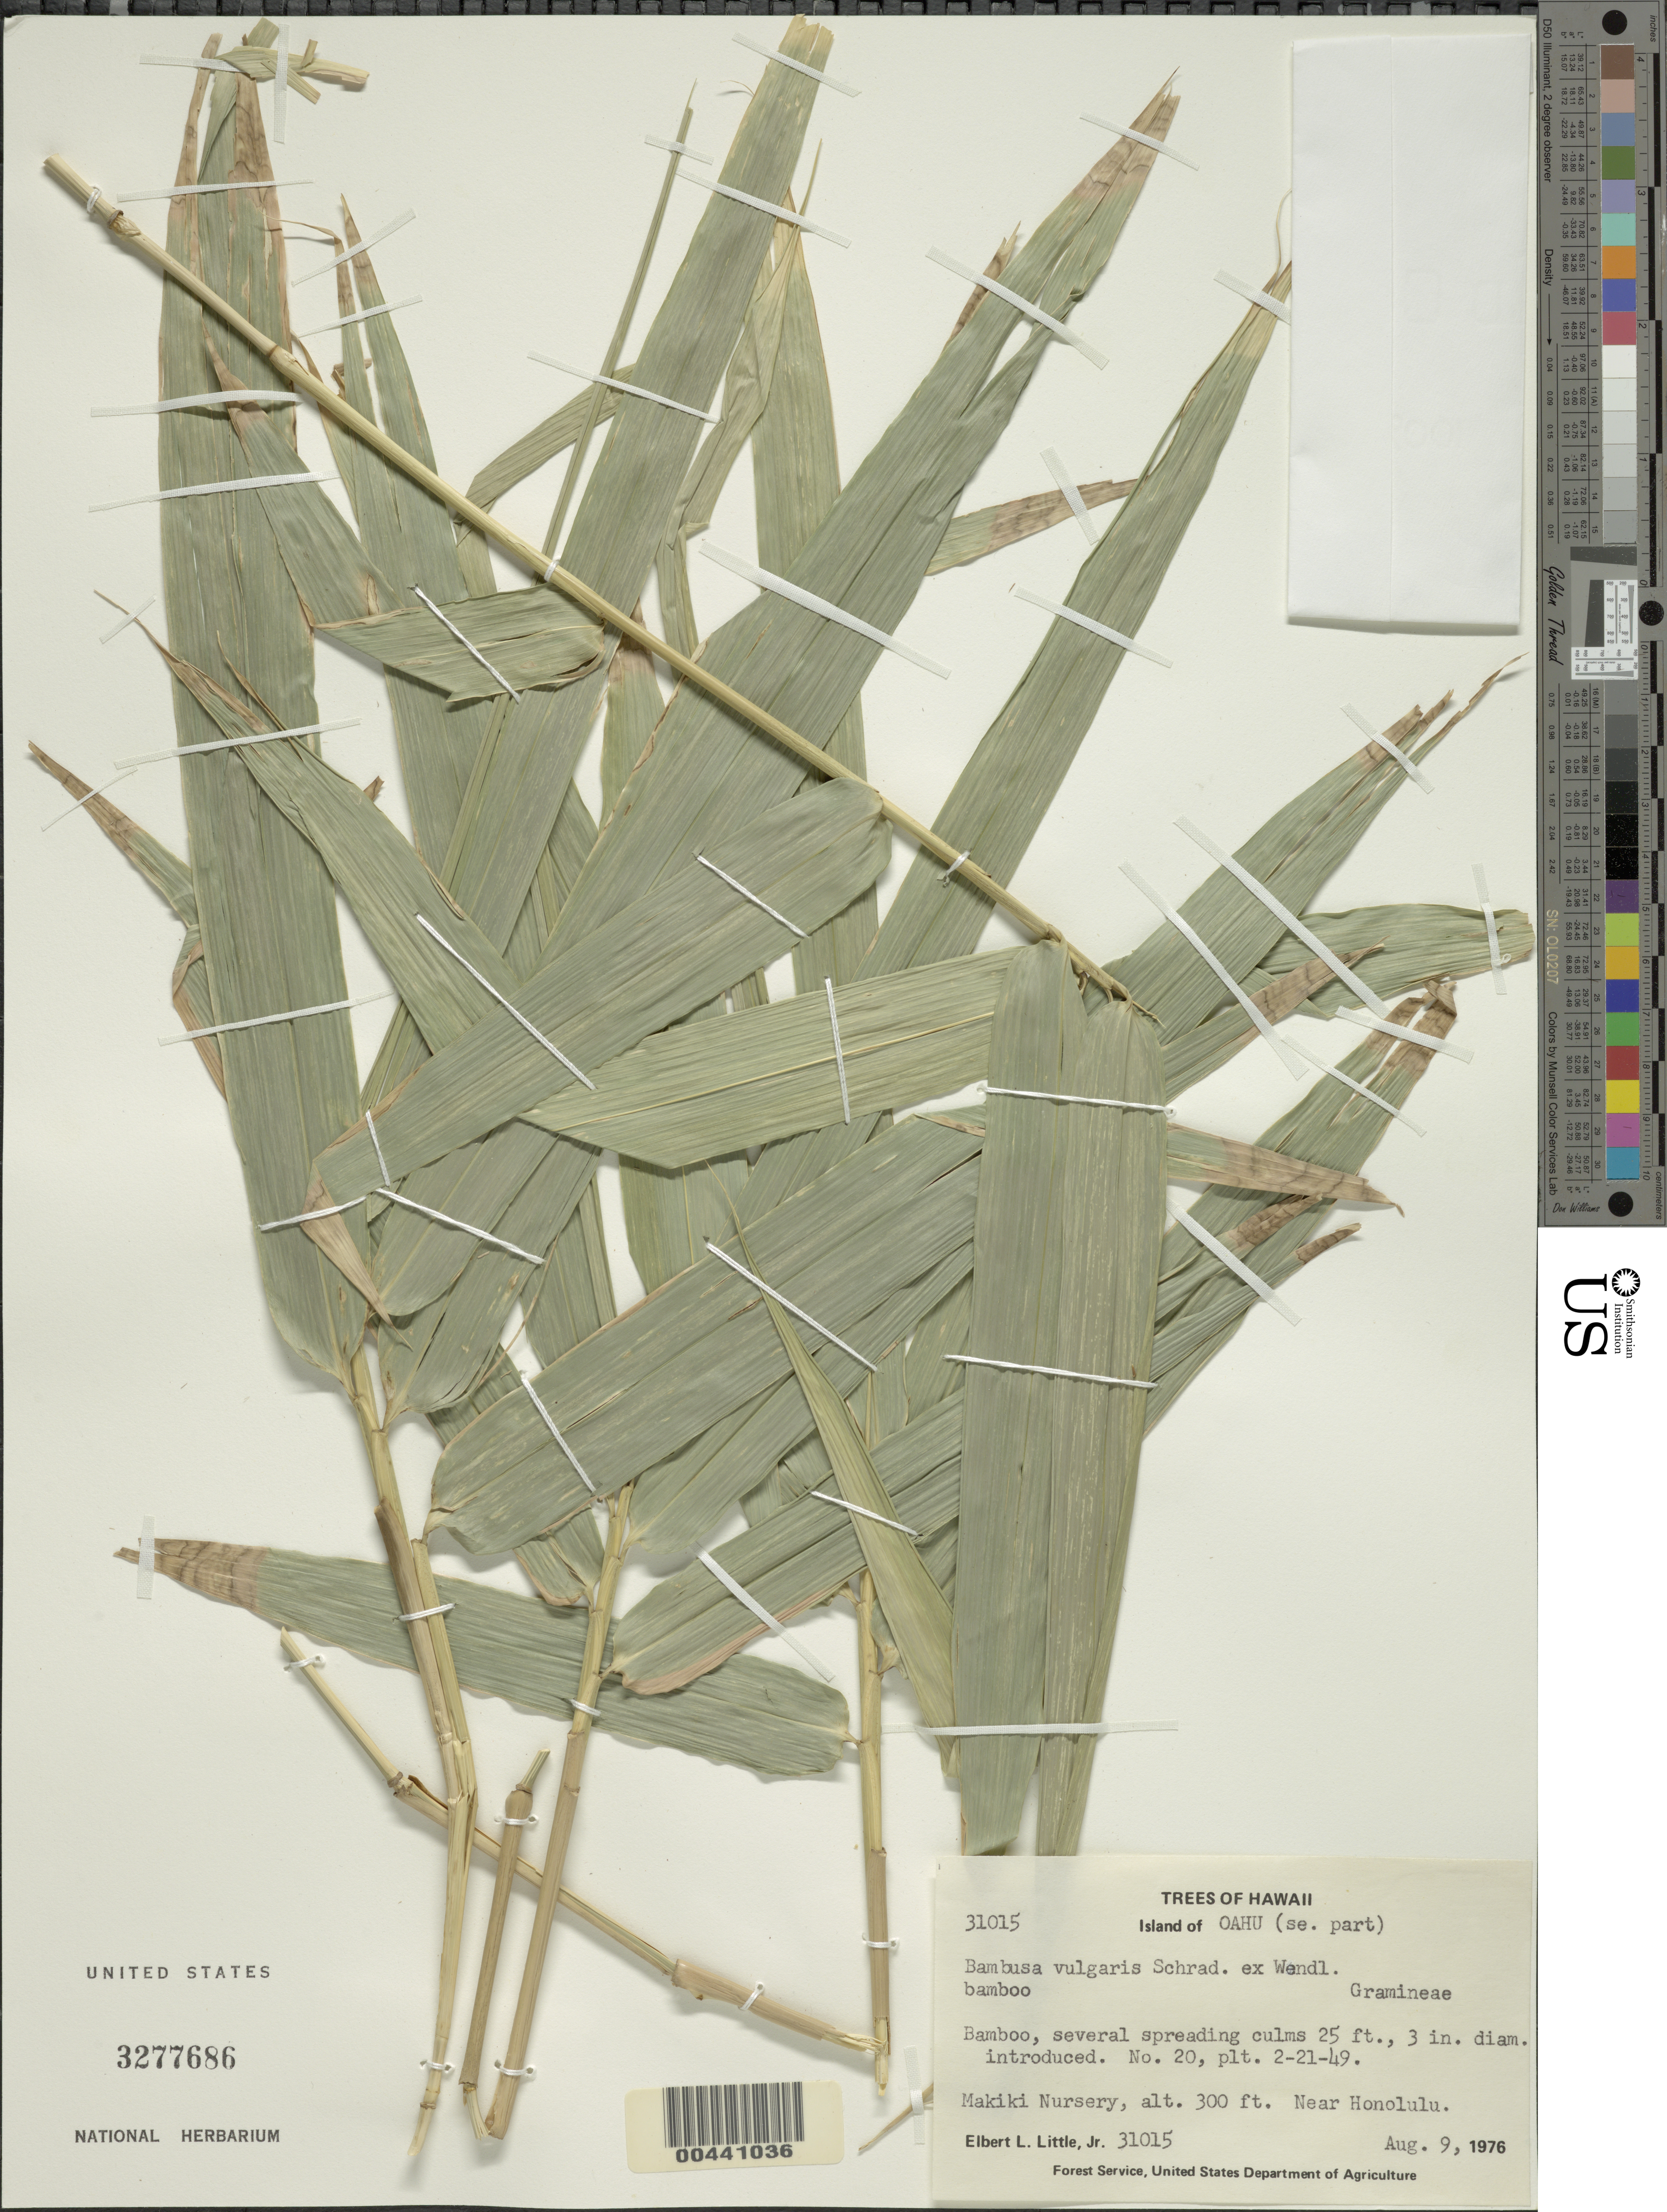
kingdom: Plantae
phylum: Tracheophyta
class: Liliopsida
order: Poales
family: Poaceae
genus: Bambusa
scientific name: Bambusa vulgaris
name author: Schrad. ex J.C. Wendl.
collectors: E. L. Little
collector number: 31015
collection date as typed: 9 Aug 1976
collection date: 1976-08-09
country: United States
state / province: Hawaii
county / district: Honolulu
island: Oahu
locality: SE part of Oahu, Makiki Nursery, Near Honolulu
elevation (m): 91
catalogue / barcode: US 3277686